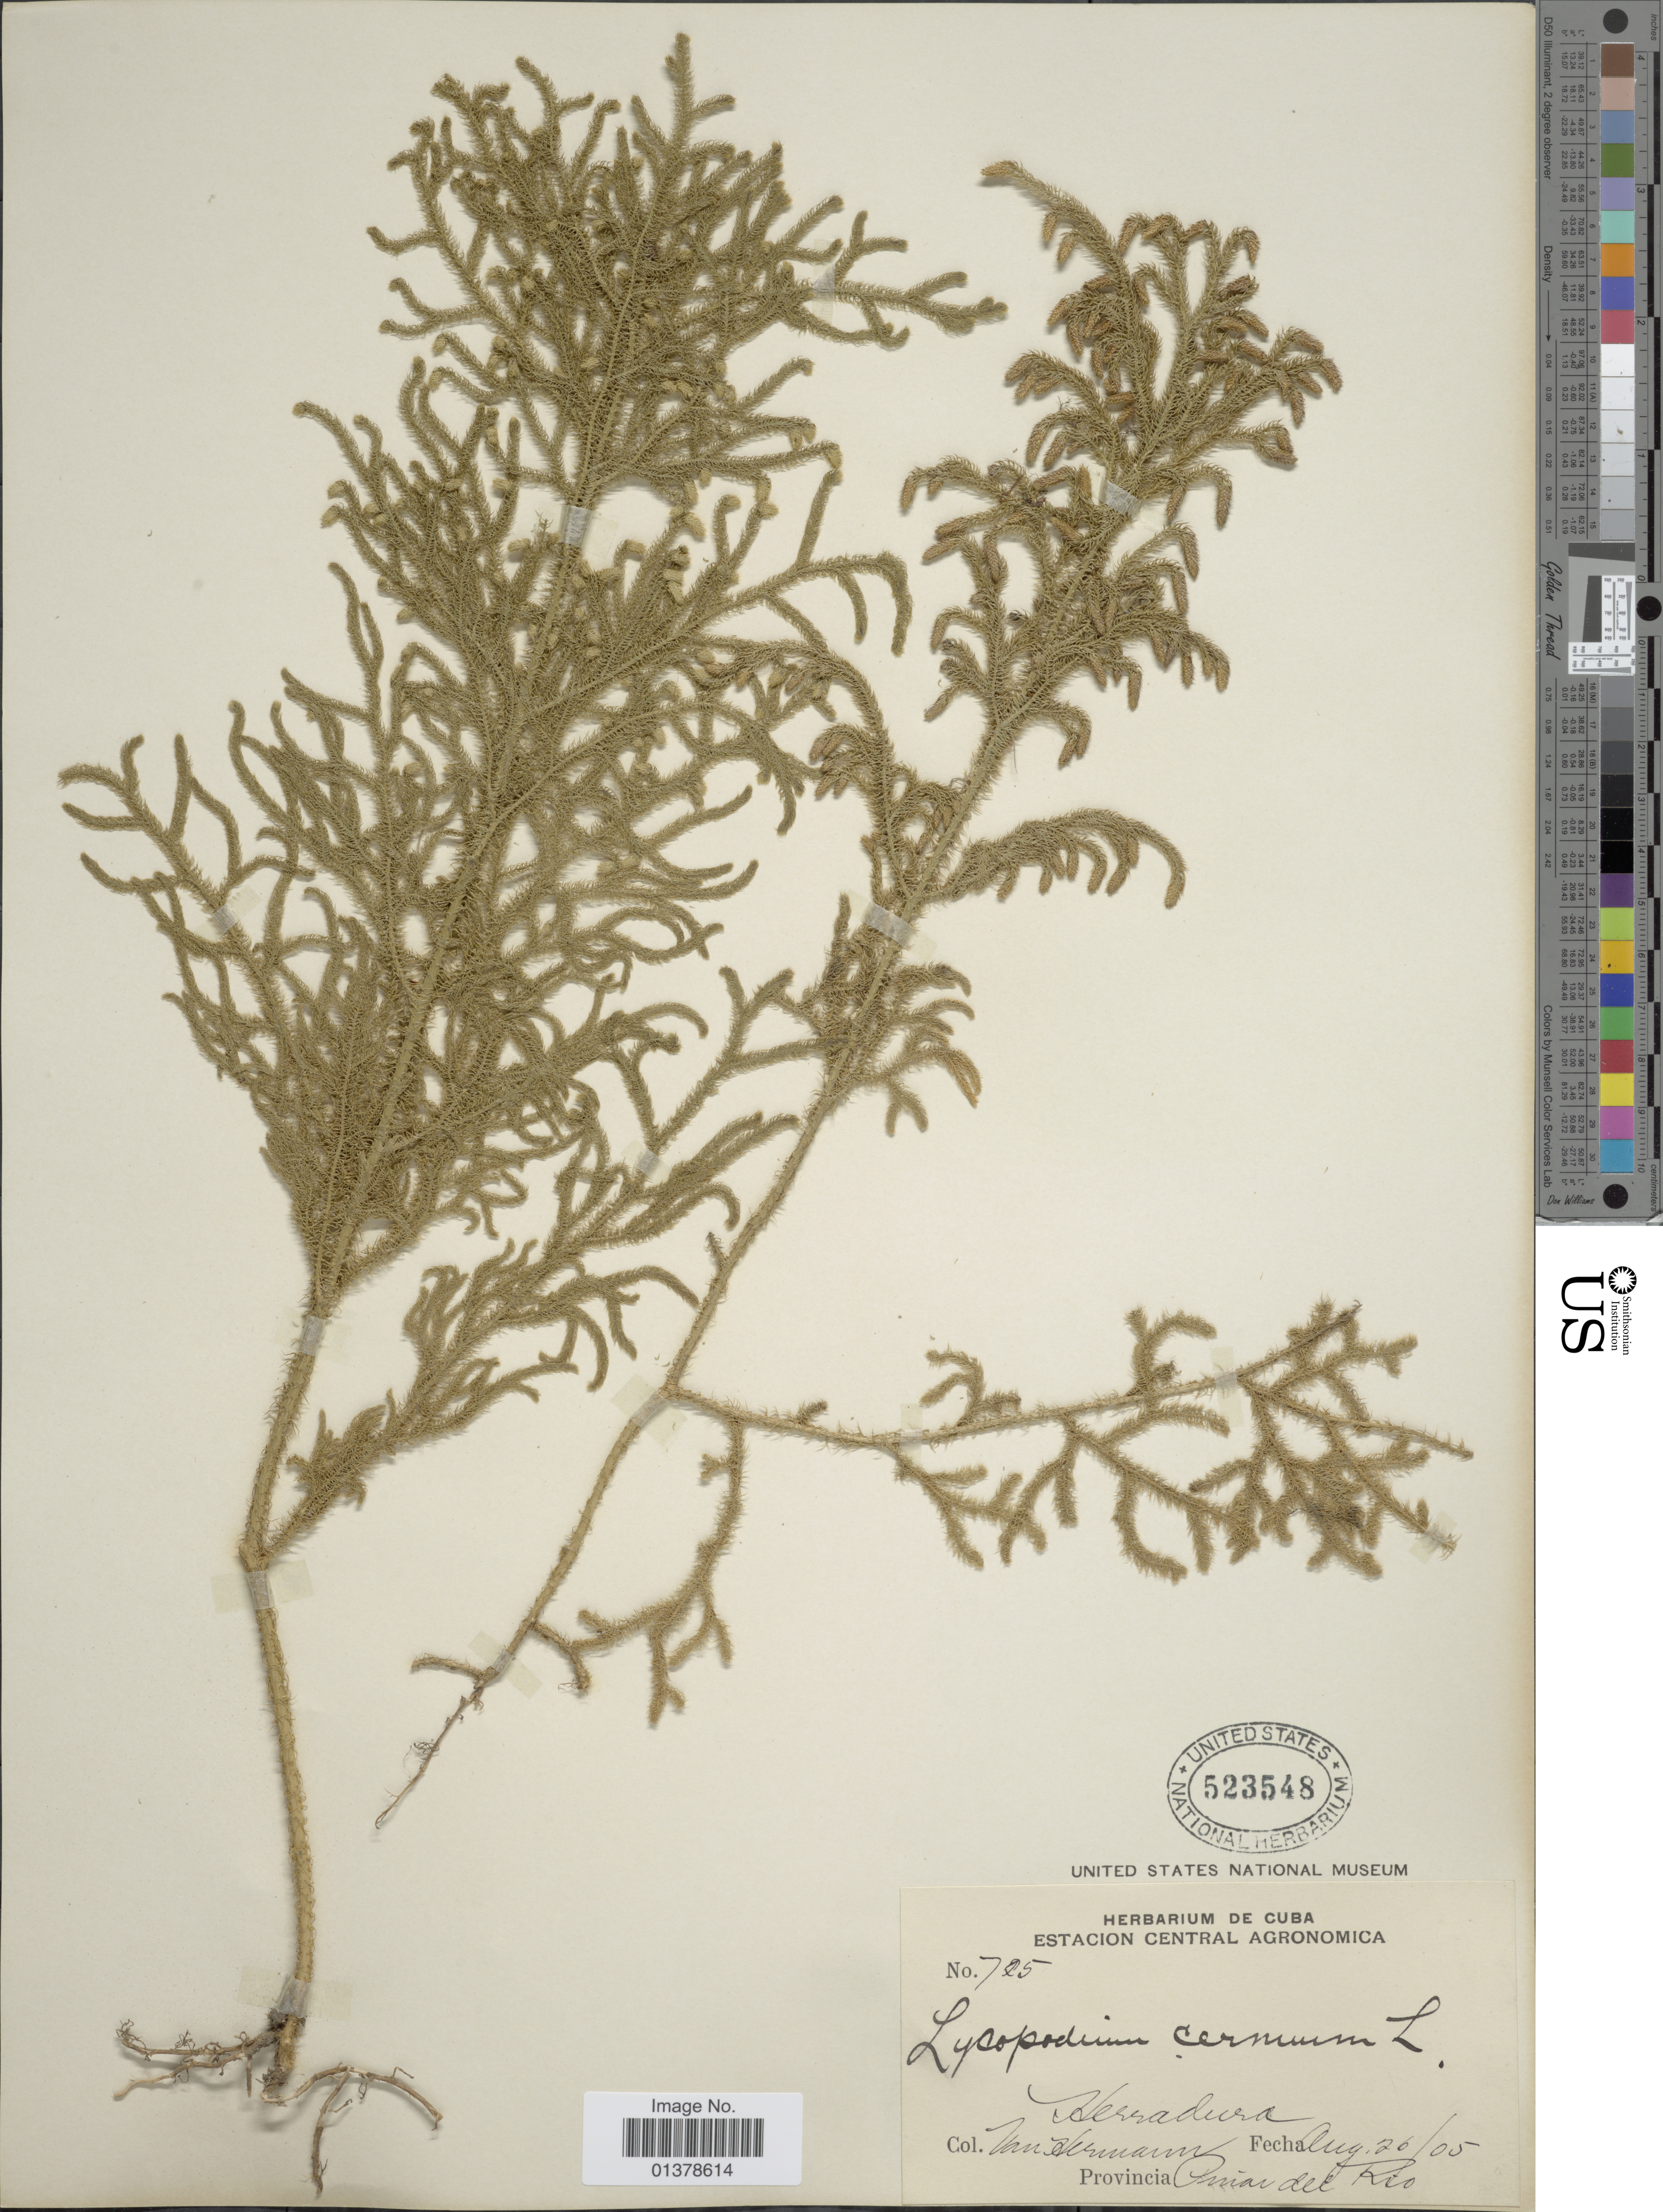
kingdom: Plantae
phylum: Tracheophyta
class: Lycopodiopsida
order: Lycopodiales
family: Lycopodiaceae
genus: Palhinhaea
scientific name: Palhinhaea cernua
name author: (L.) Vasc. & Franco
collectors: F. J. Hermann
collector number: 725*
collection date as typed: Transcribed d/m/y: 26/8/5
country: Cuba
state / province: Pinar del Río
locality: Herradura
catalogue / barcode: US 523548